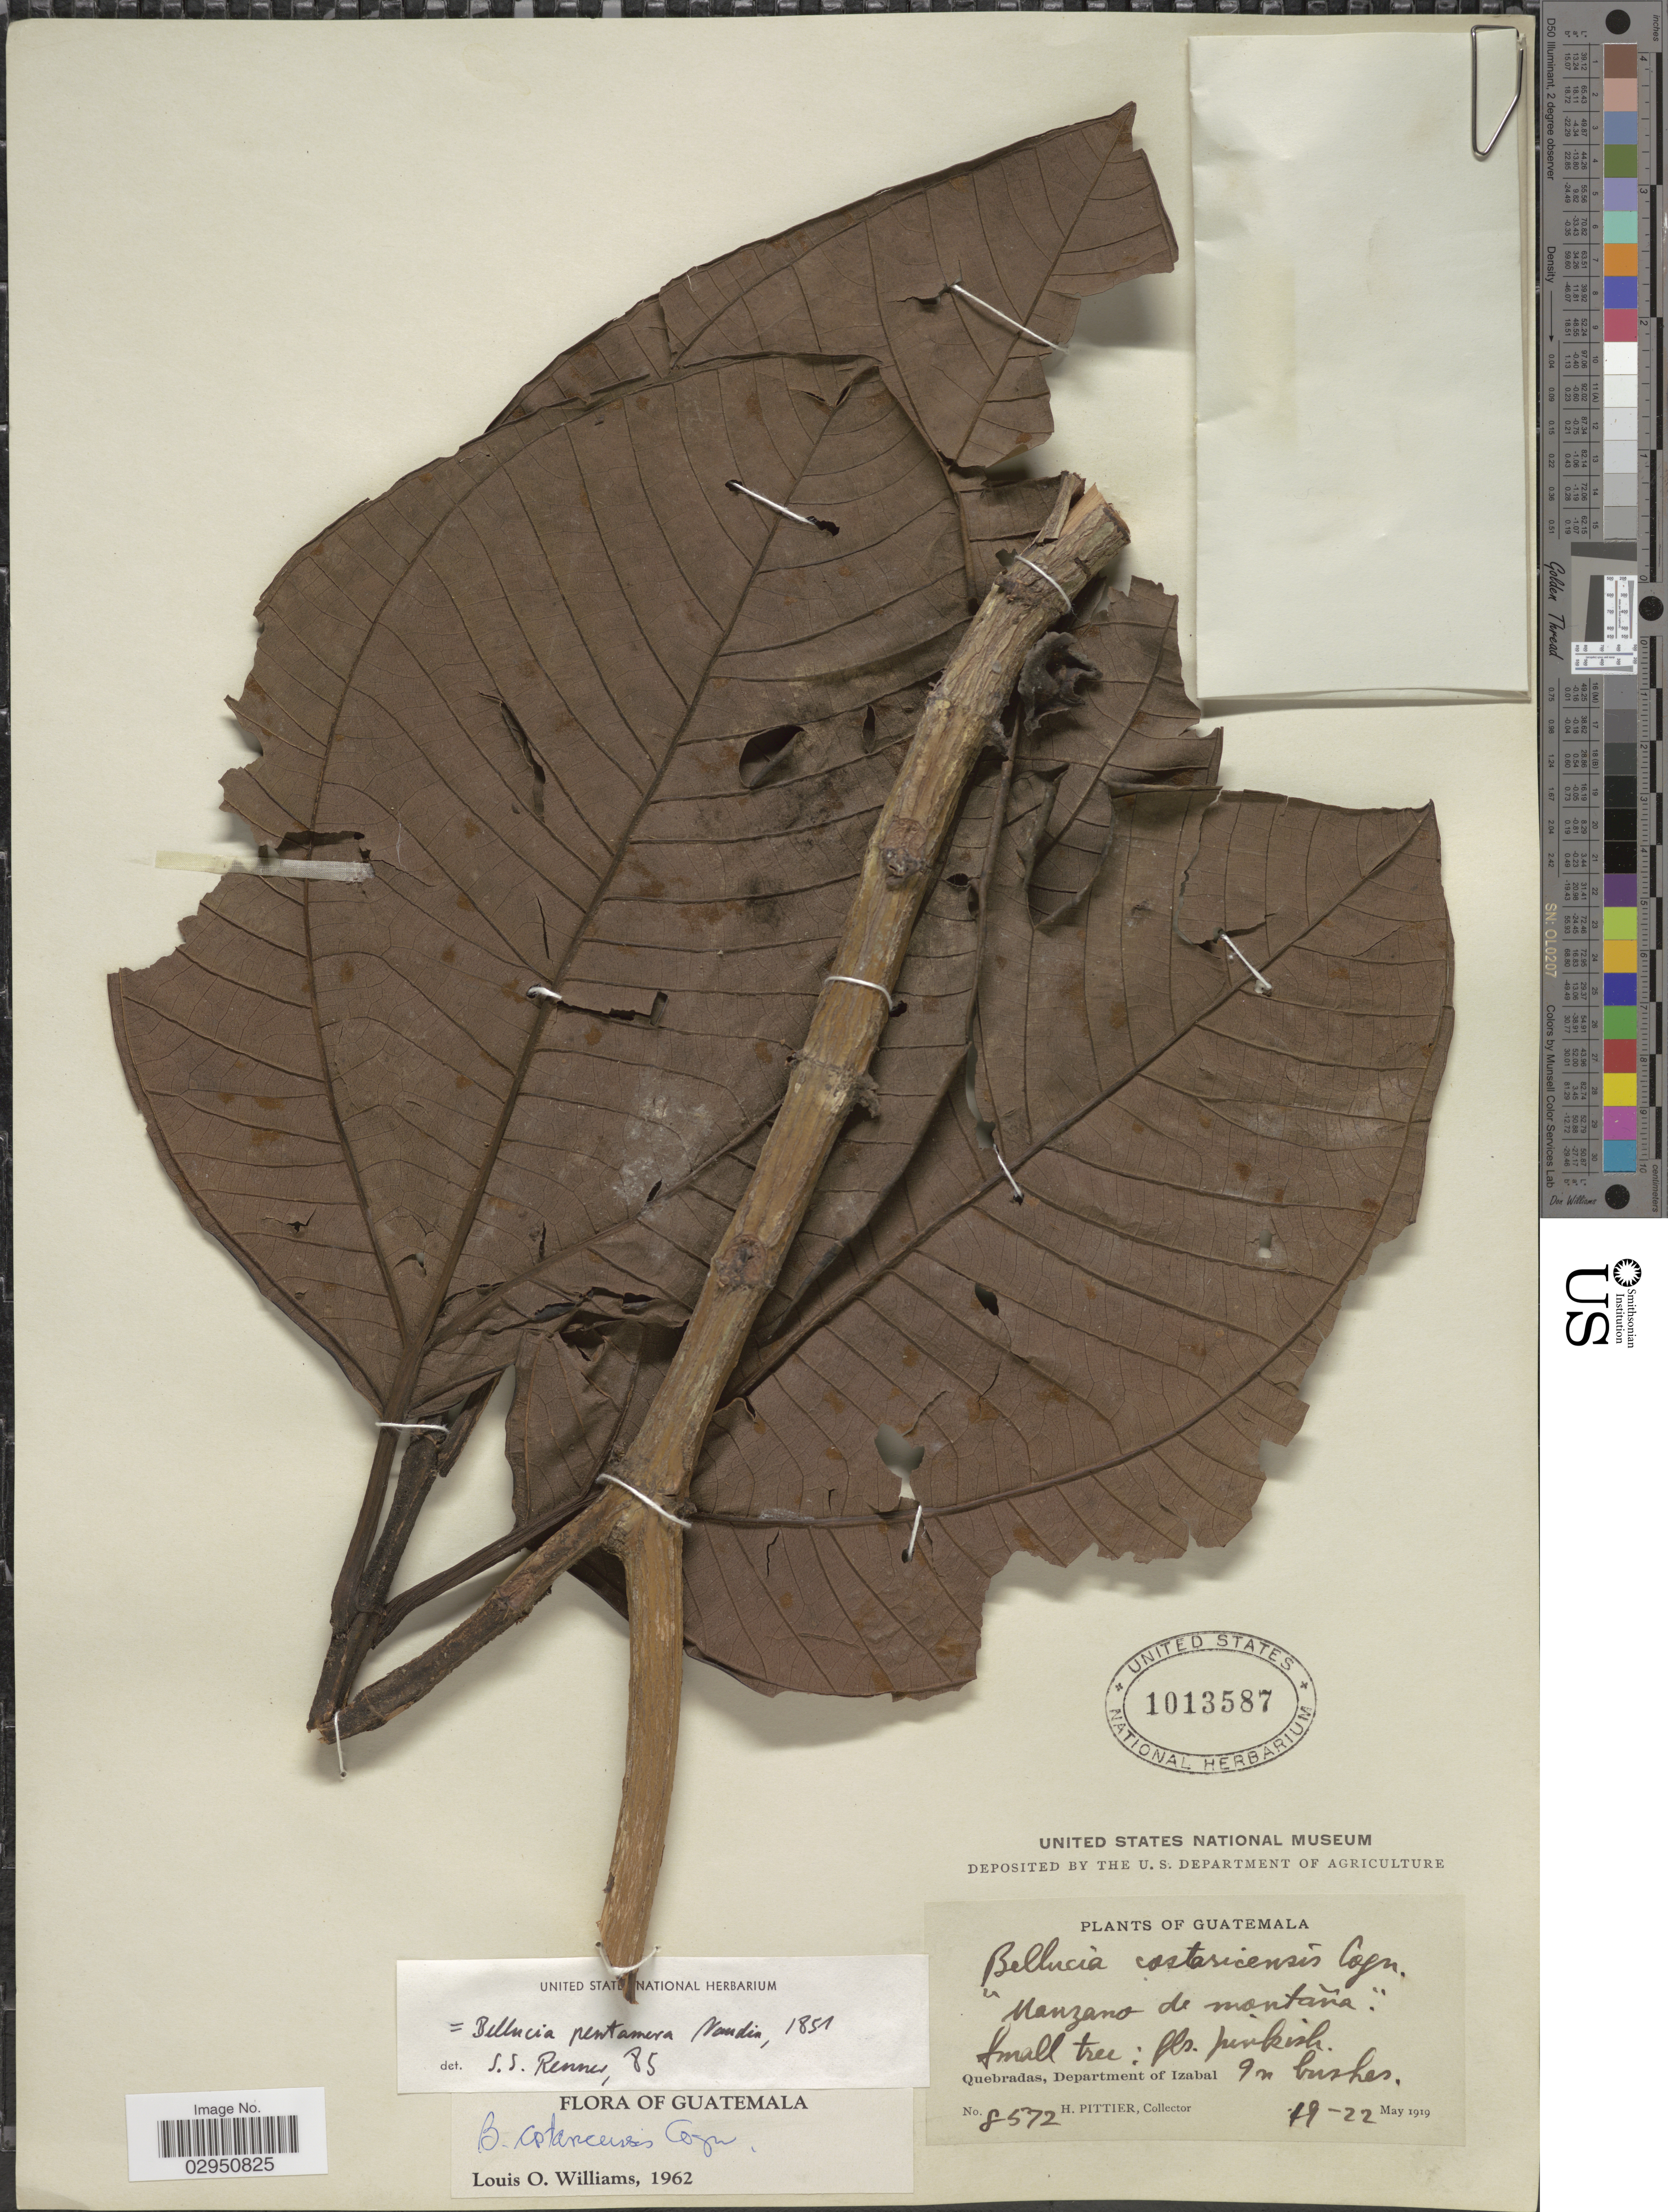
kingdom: Plantae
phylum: Tracheophyta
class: Magnoliopsida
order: Myrtales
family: Melastomataceae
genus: Bellucia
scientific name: Bellucia pentamera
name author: Naudin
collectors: H. F. Pittier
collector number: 8572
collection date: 1919-05-19/1919-05-22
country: Guatemala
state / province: Izabal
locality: Quebradas, Department of Izabal.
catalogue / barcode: US 1013587